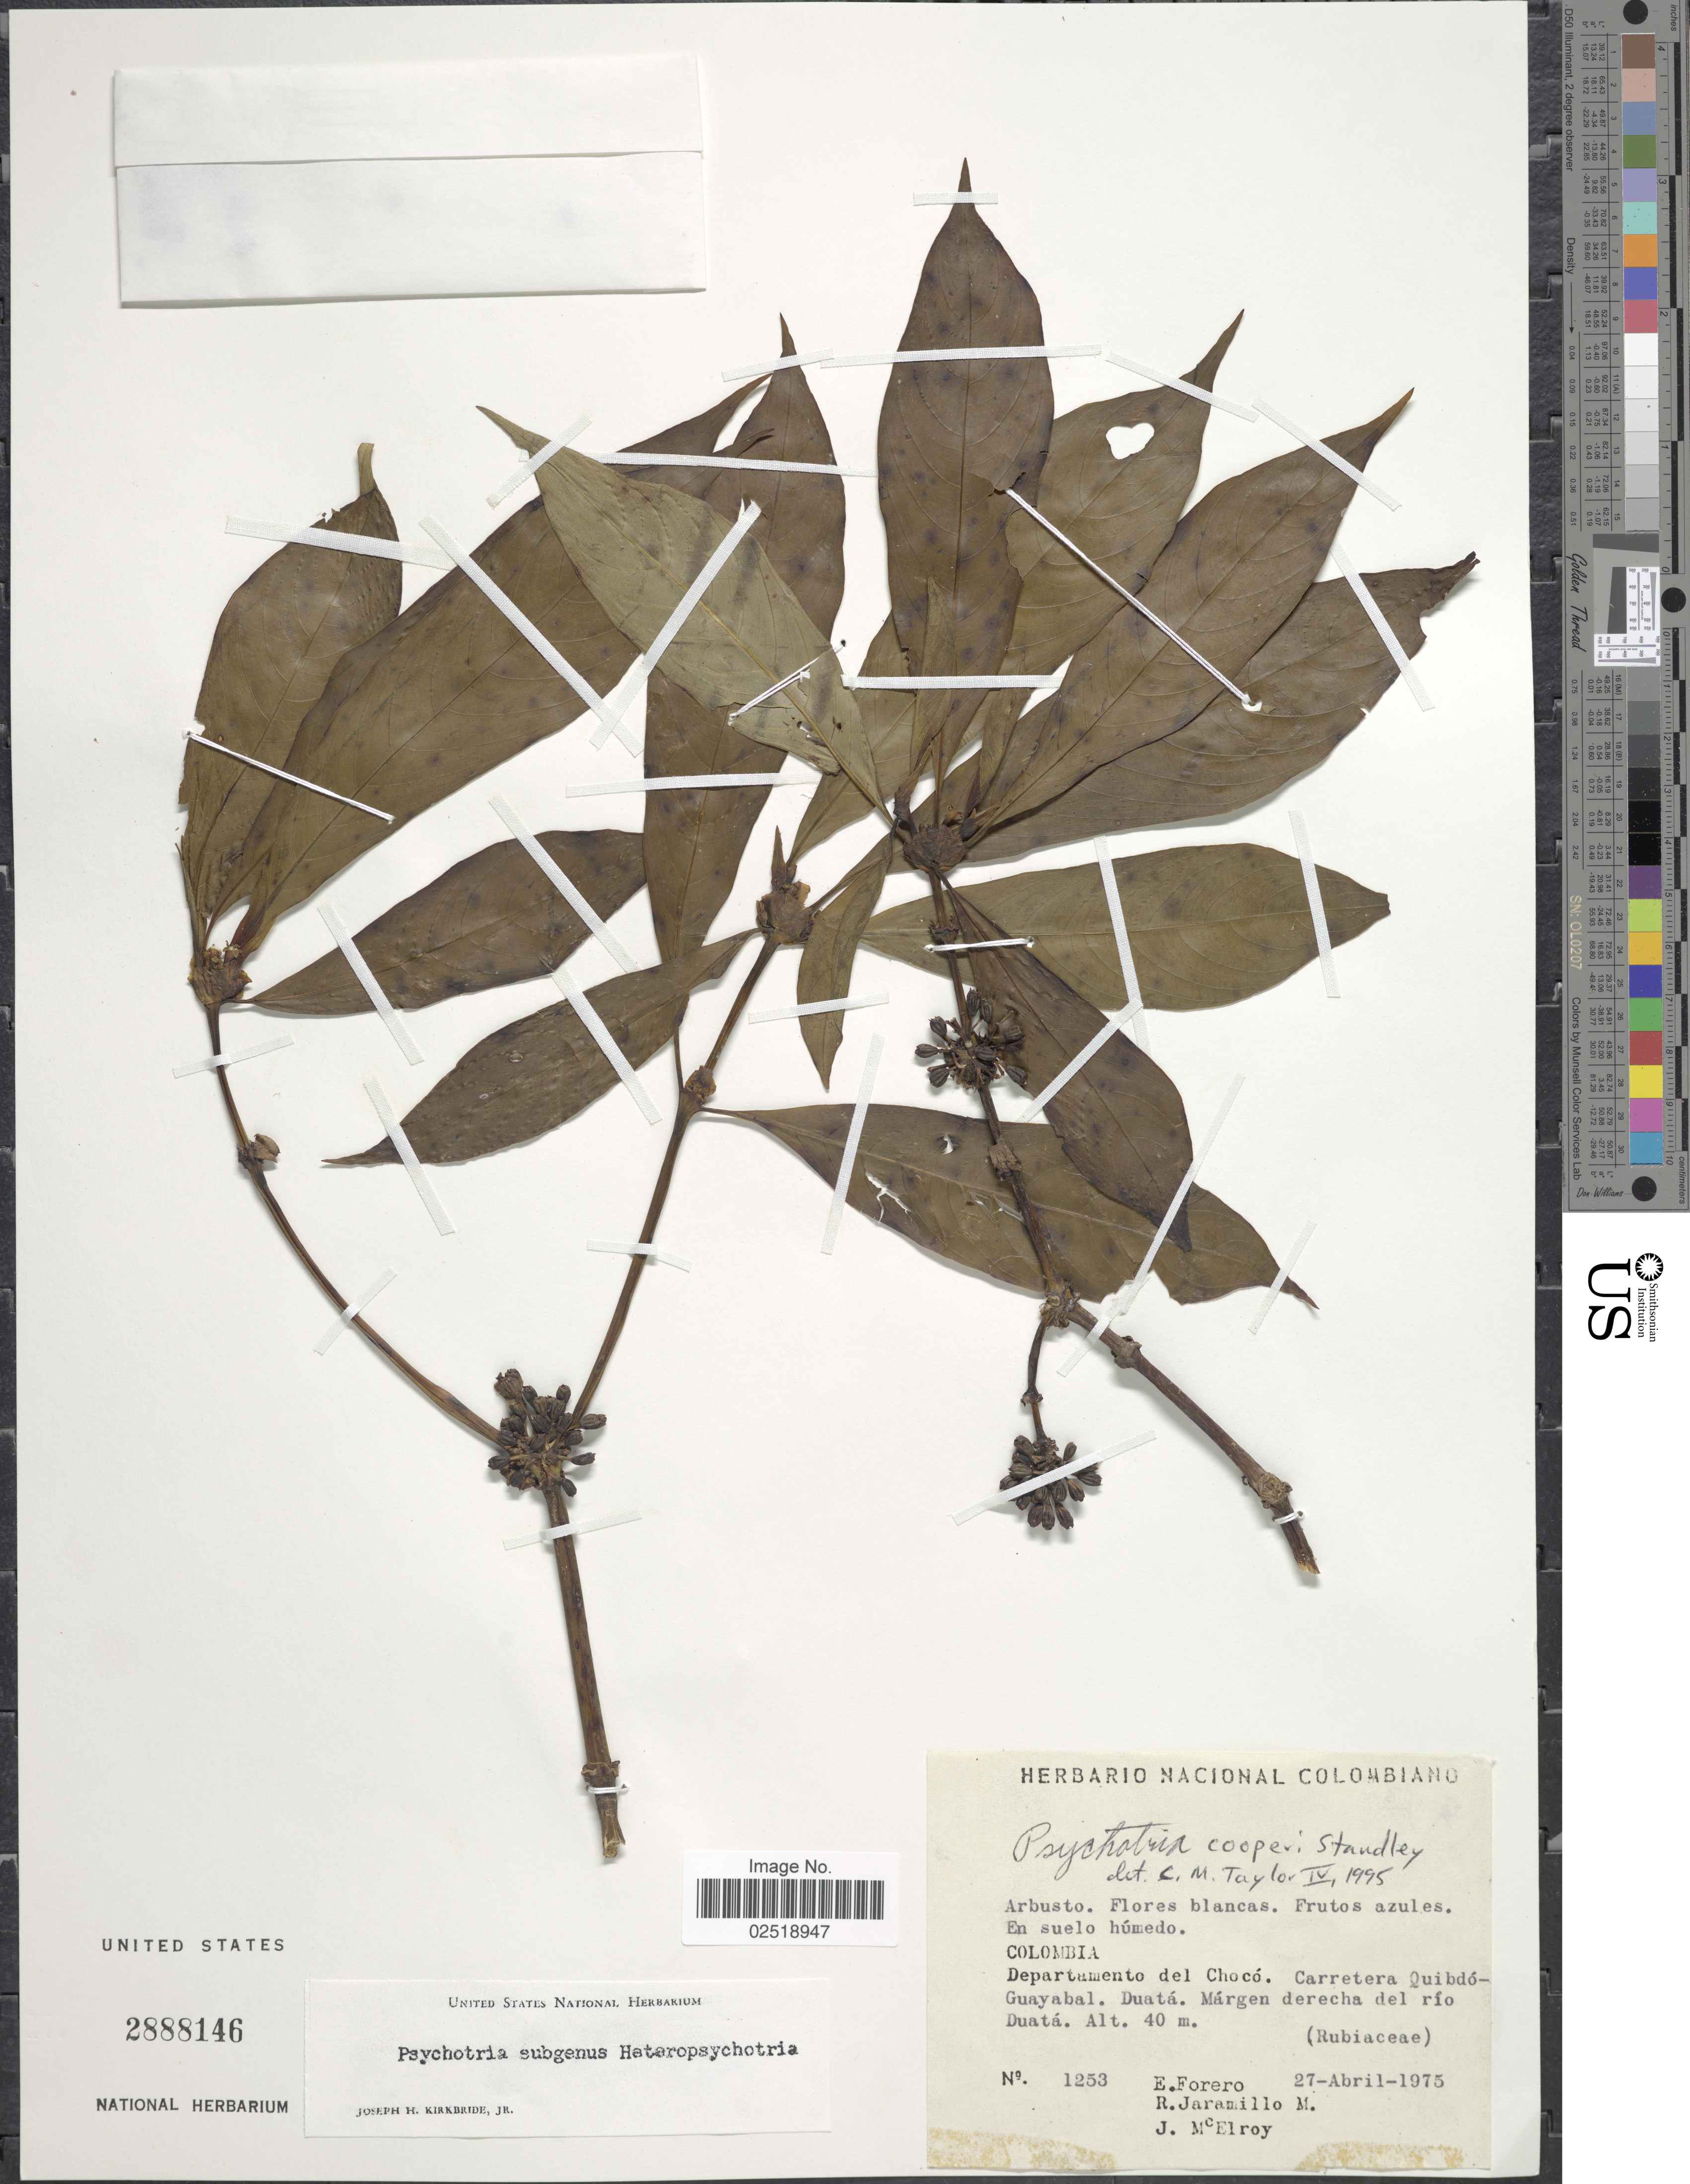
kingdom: Plantae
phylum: Tracheophyta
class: Magnoliopsida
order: Gentianales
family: Rubiaceae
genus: Psychotria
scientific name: Psychotria cooperi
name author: Standl.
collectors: E. Forero, R. Jaramillo M. & J. B. McElroy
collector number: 1253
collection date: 1975-04-27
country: Colombia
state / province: Chocó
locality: En suelo húmedo, Departamento del Chocó. Carretera Quibdó-Guayabal. Duatá. Márgen derecha del río Duatá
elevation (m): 40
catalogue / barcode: US 2888146